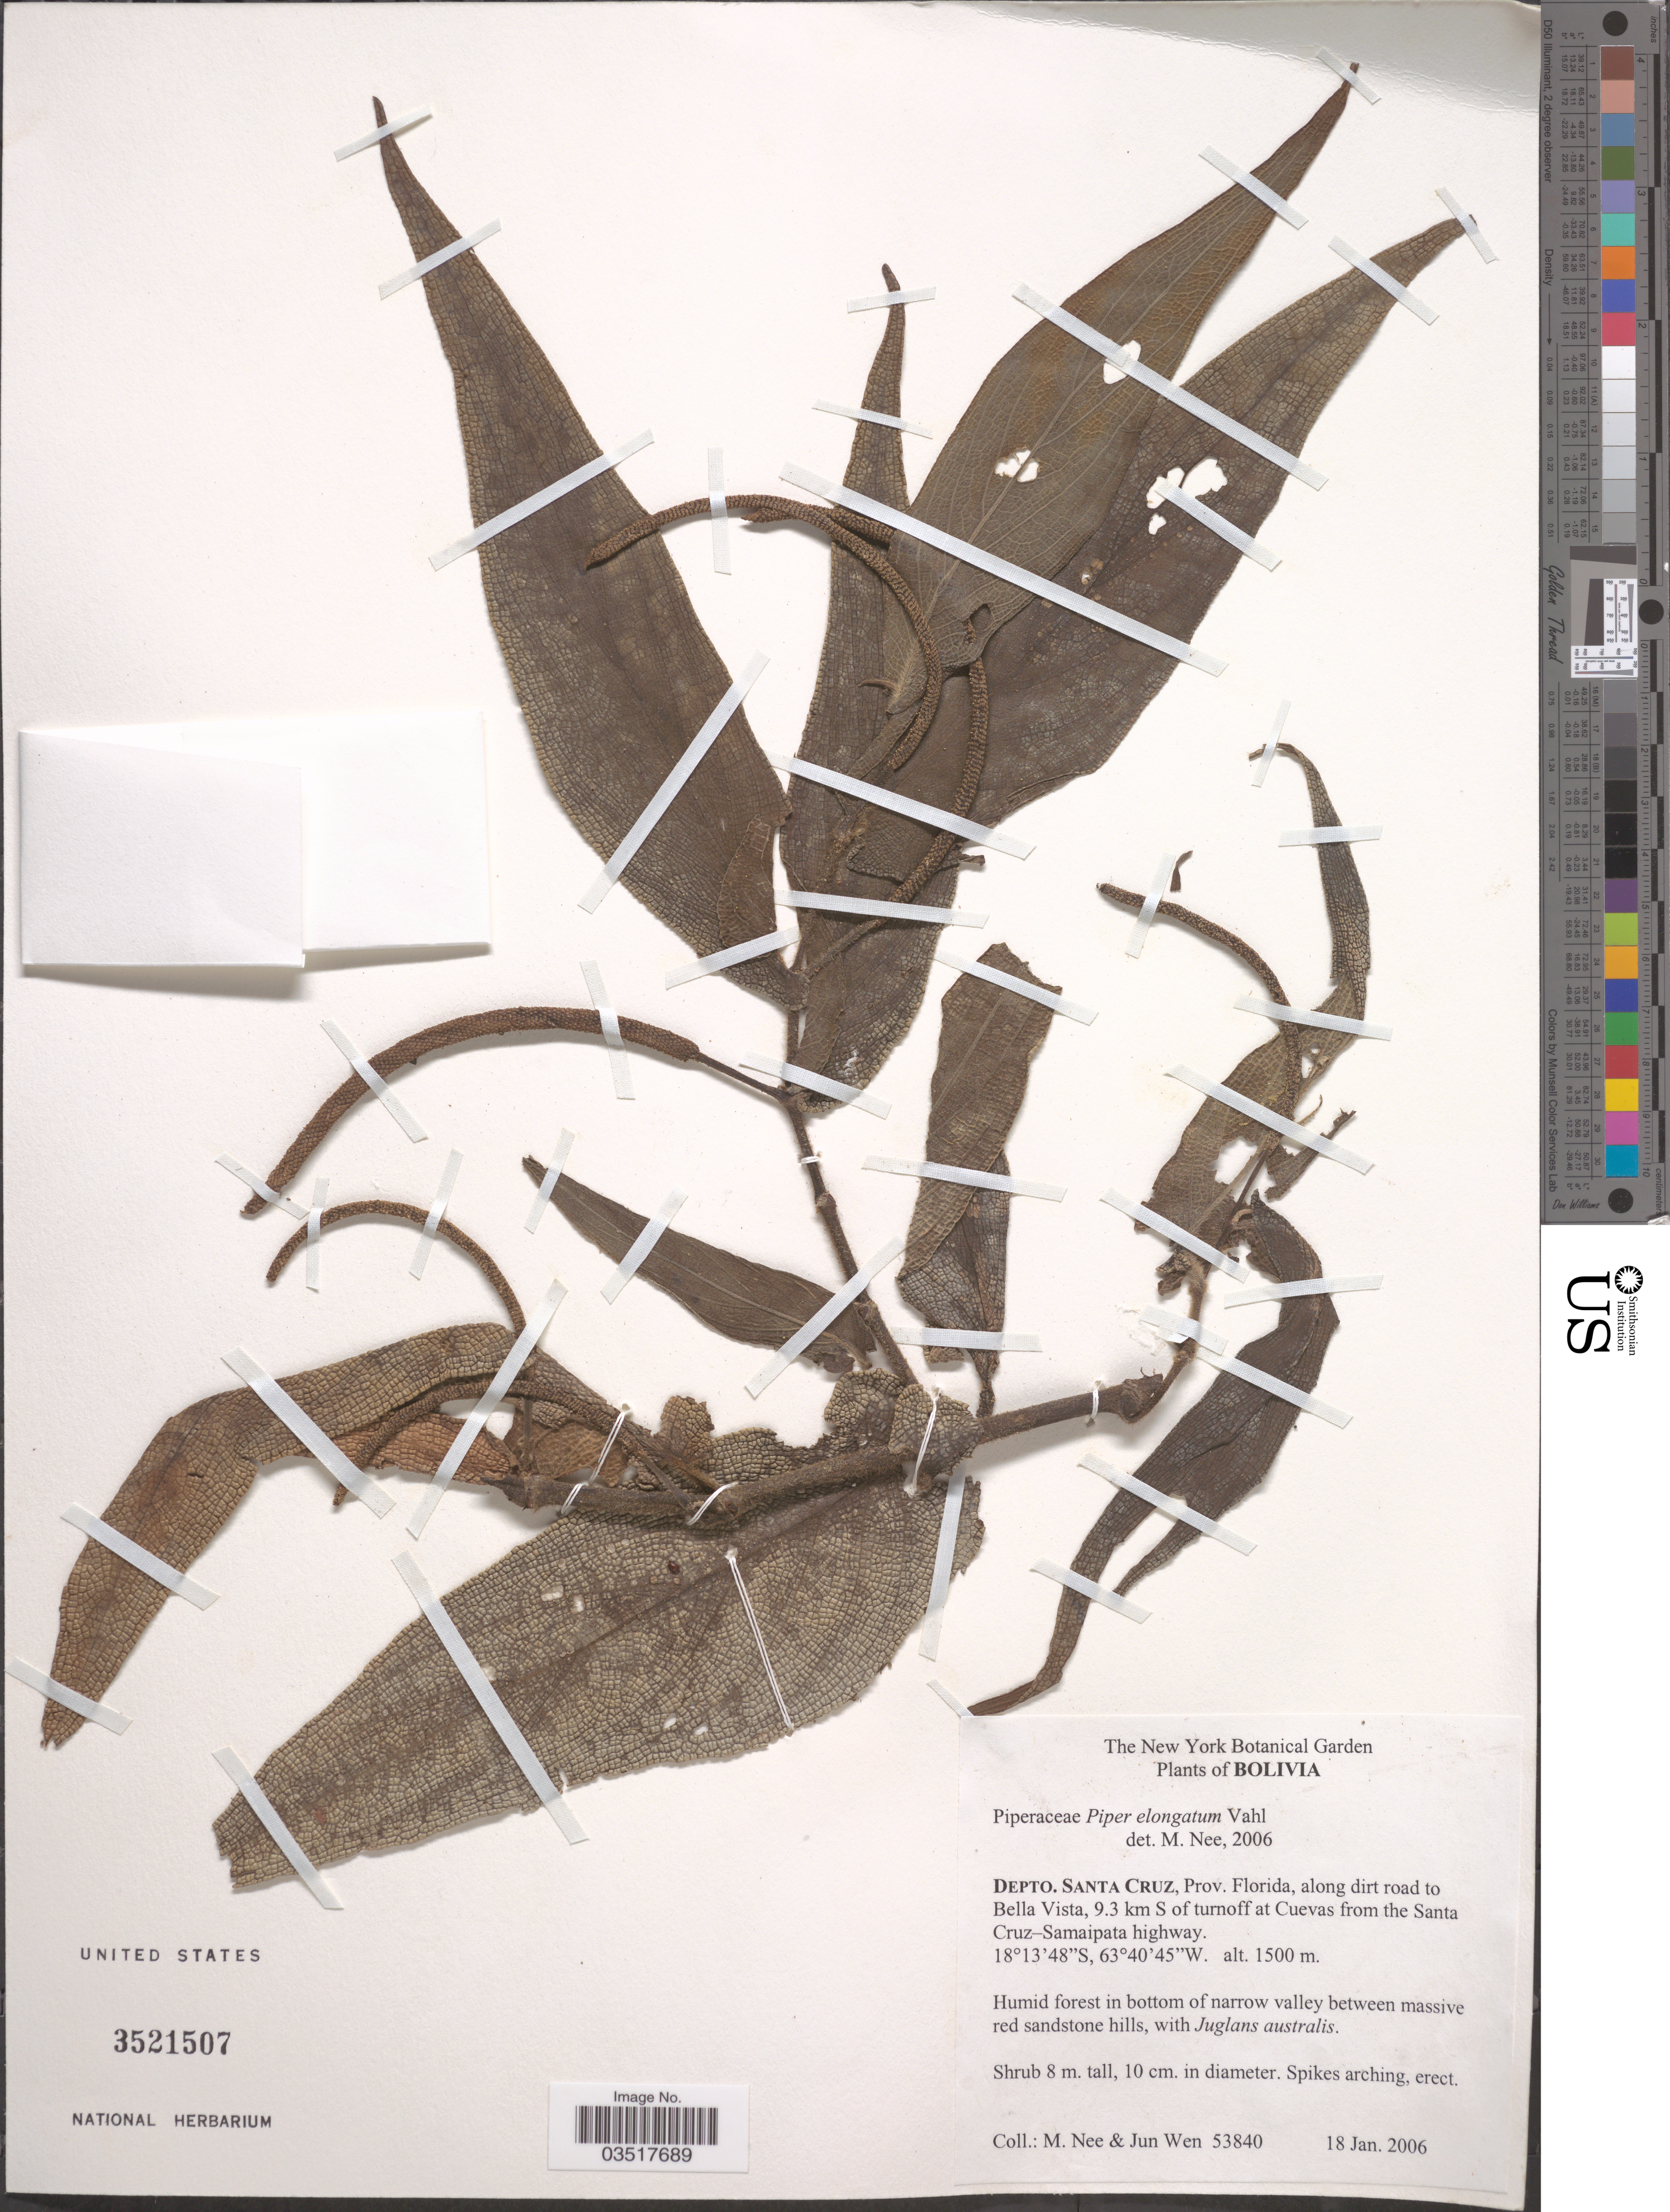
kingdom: Plantae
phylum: Tracheophyta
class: Magnoliopsida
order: Piperales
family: Piperaceae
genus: Piper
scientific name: Piper elongatum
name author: Vahl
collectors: M. Nee & J. Wen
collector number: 53840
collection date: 2006-01-18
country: Bolivia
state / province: Santa Cruz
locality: Depto. Santa Cruz, Prov. Florida, along dirt road to Bella Vista, 9.3 km S of turnoff at Cuevas from the Santa Cruz-Samaipata highway.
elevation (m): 1500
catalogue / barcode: US 3521507